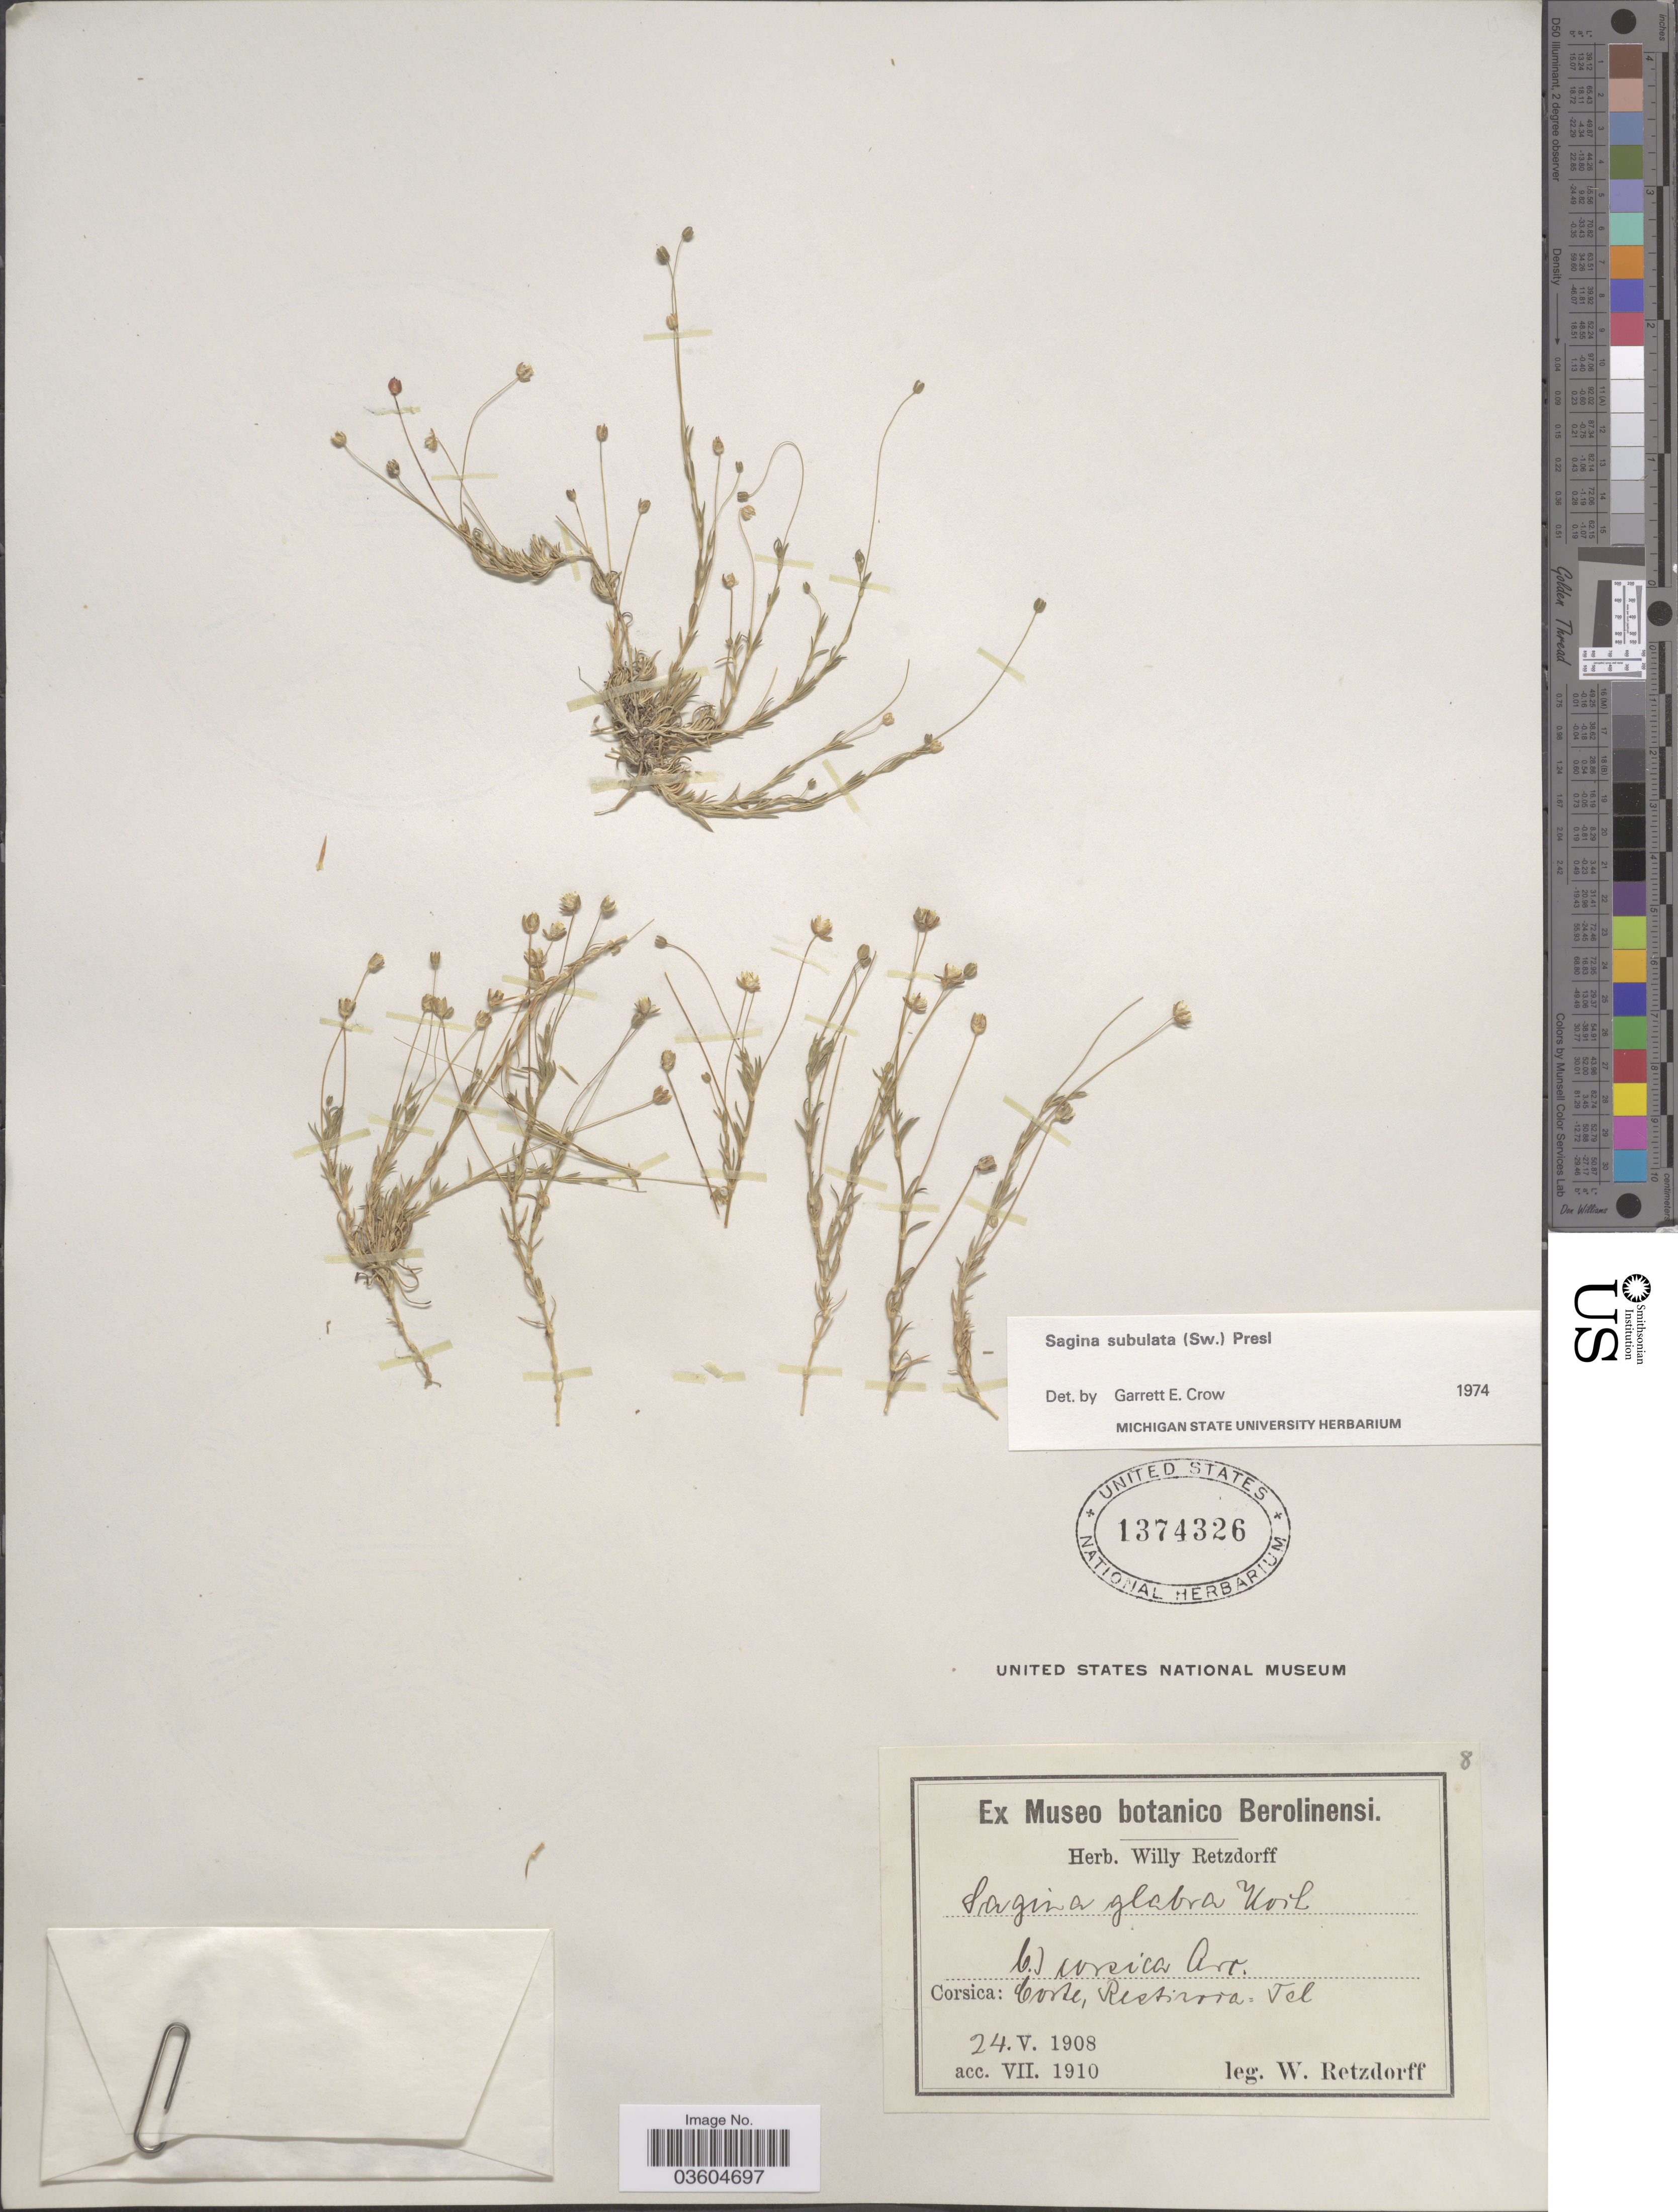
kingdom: Plantae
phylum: Tracheophyta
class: Magnoliopsida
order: Caryophyllales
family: Caryophyllaceae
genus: Sagina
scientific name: Sagina subulata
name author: (Sw.) C. Presl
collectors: W. Retzdorff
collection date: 1908-05-24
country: France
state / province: Corsica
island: Corse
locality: Coste, Restirora. Tel. [interpreted]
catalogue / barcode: US 1374326